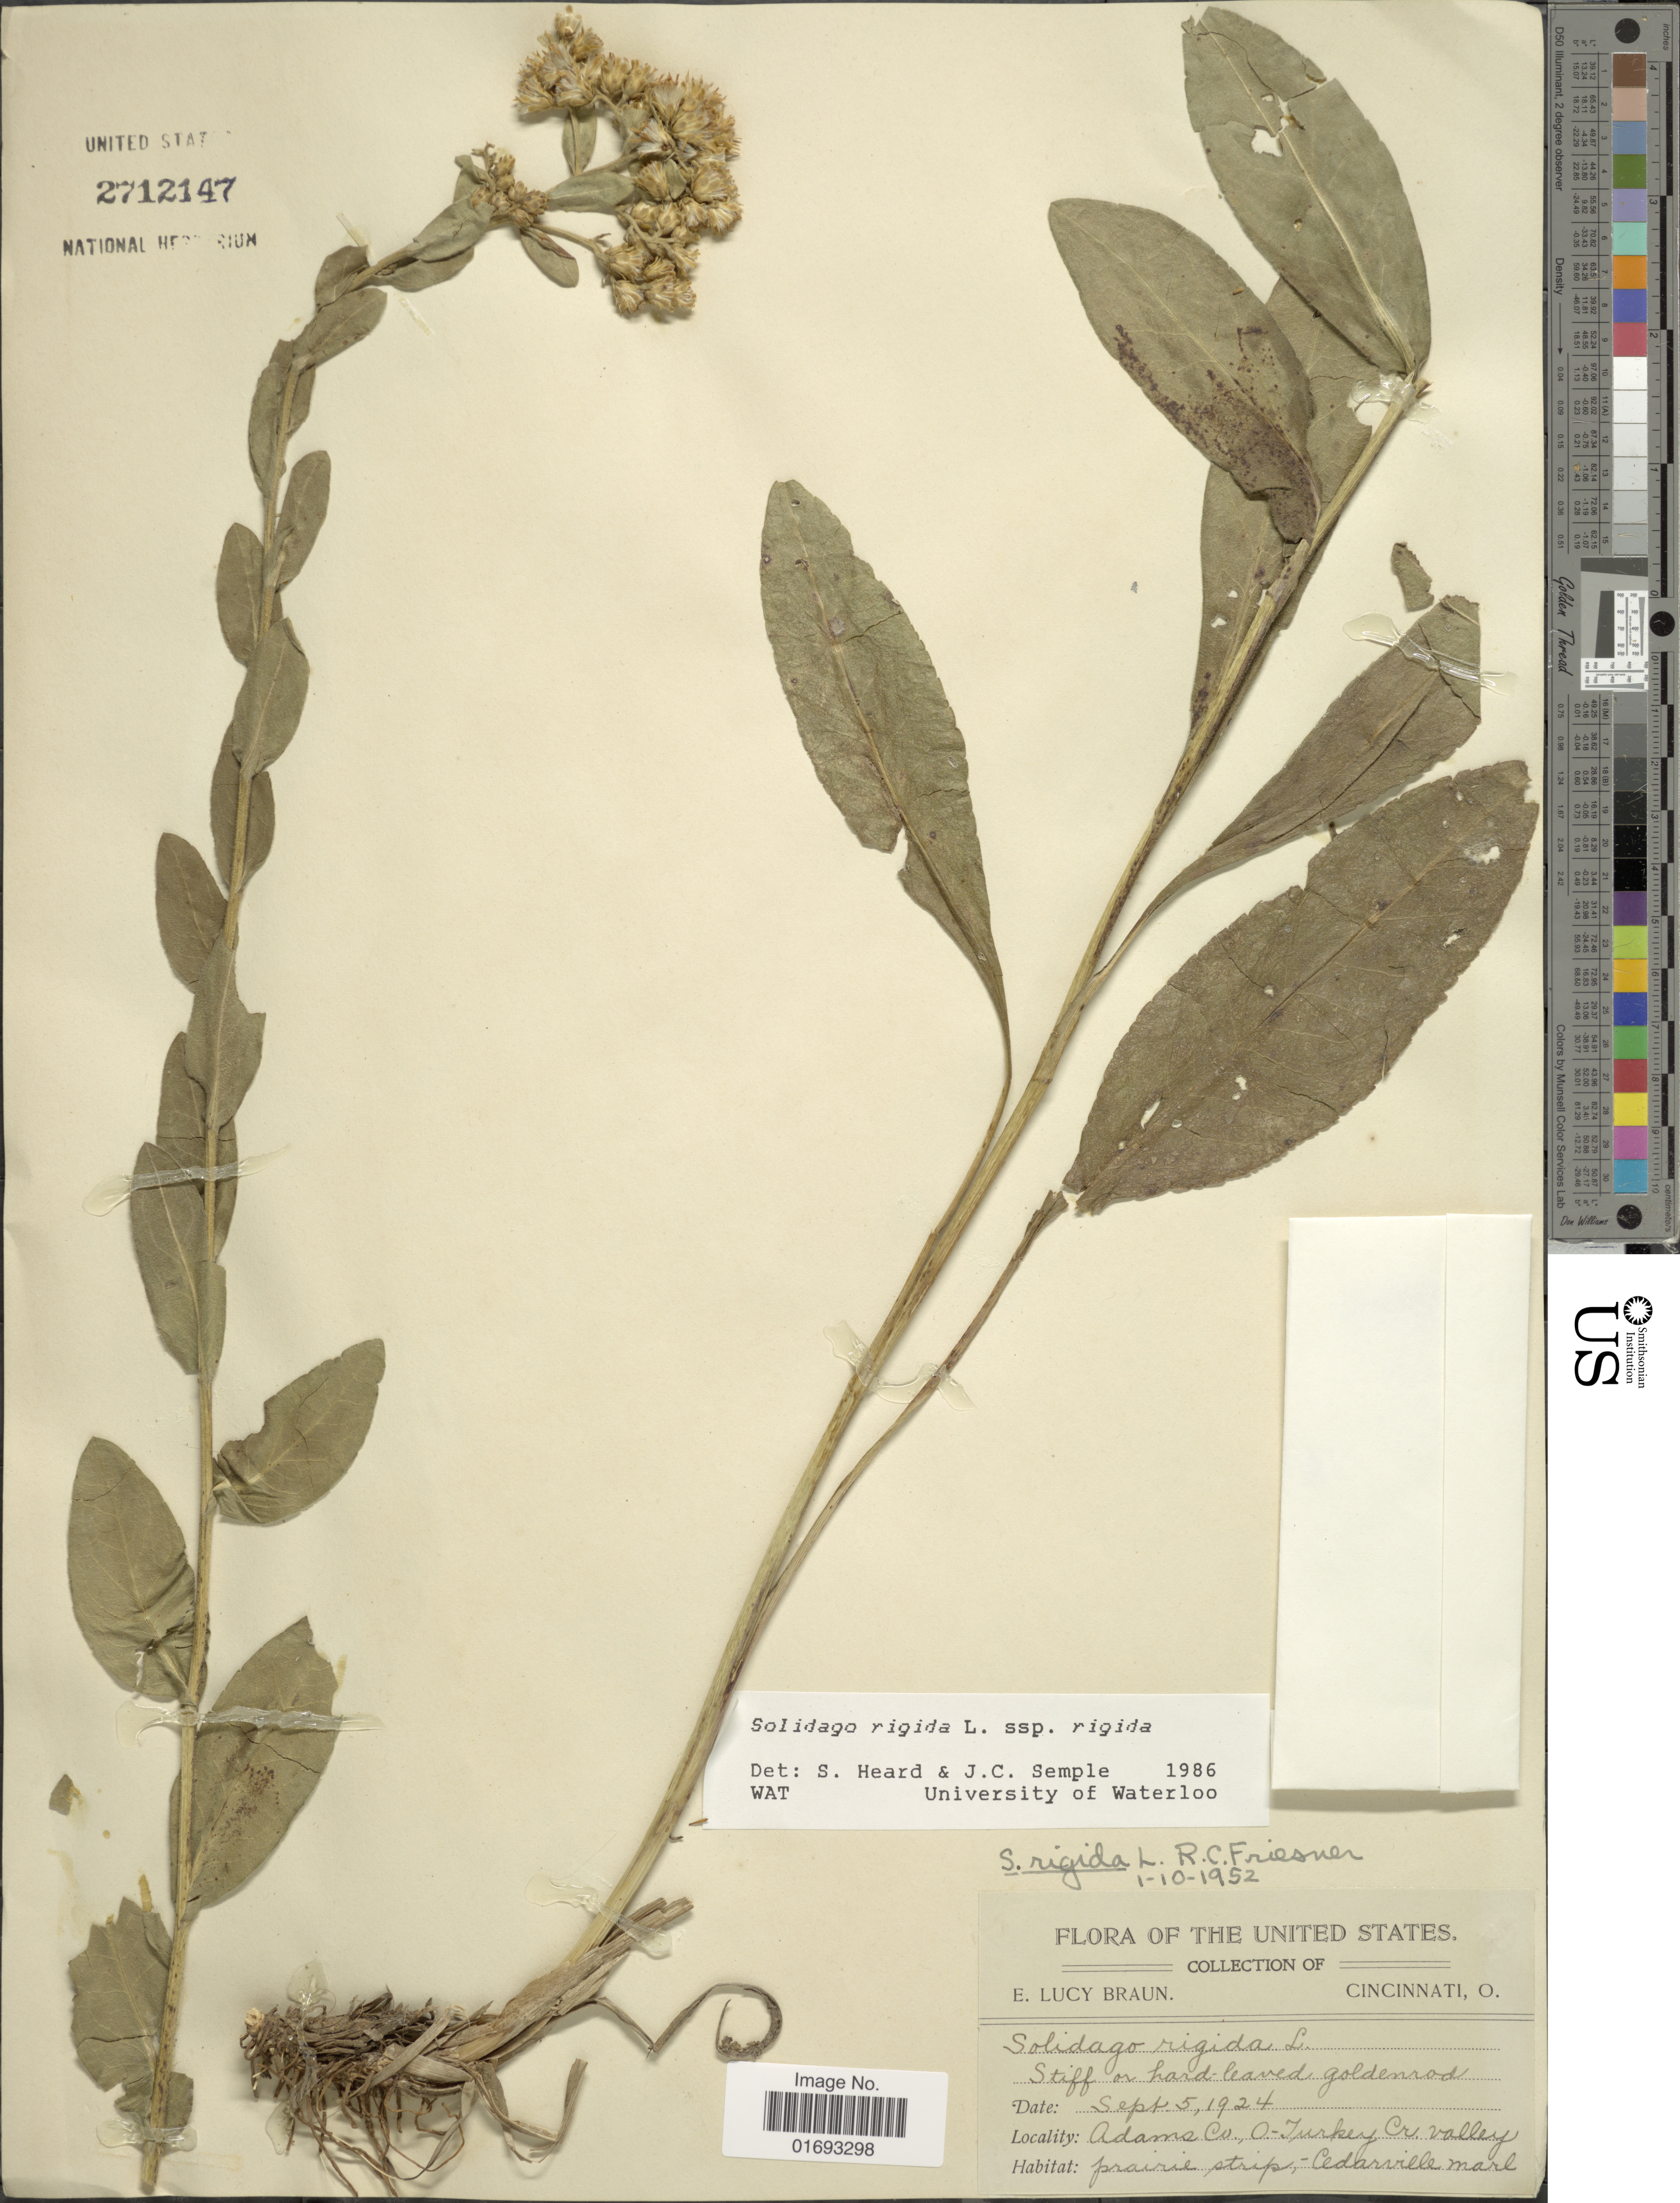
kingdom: Plantae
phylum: Tracheophyta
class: Magnoliopsida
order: Asterales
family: Asteraceae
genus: Oligoneuron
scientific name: Oligoneuron rigidum var. rigidum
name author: (L.) Small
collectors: E. L. Braun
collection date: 1924-09-05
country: United States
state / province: Ohio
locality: Adams Co., O-Turkey Cr. Valley, prairie strip-Cedarville marl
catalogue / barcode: US 2712147